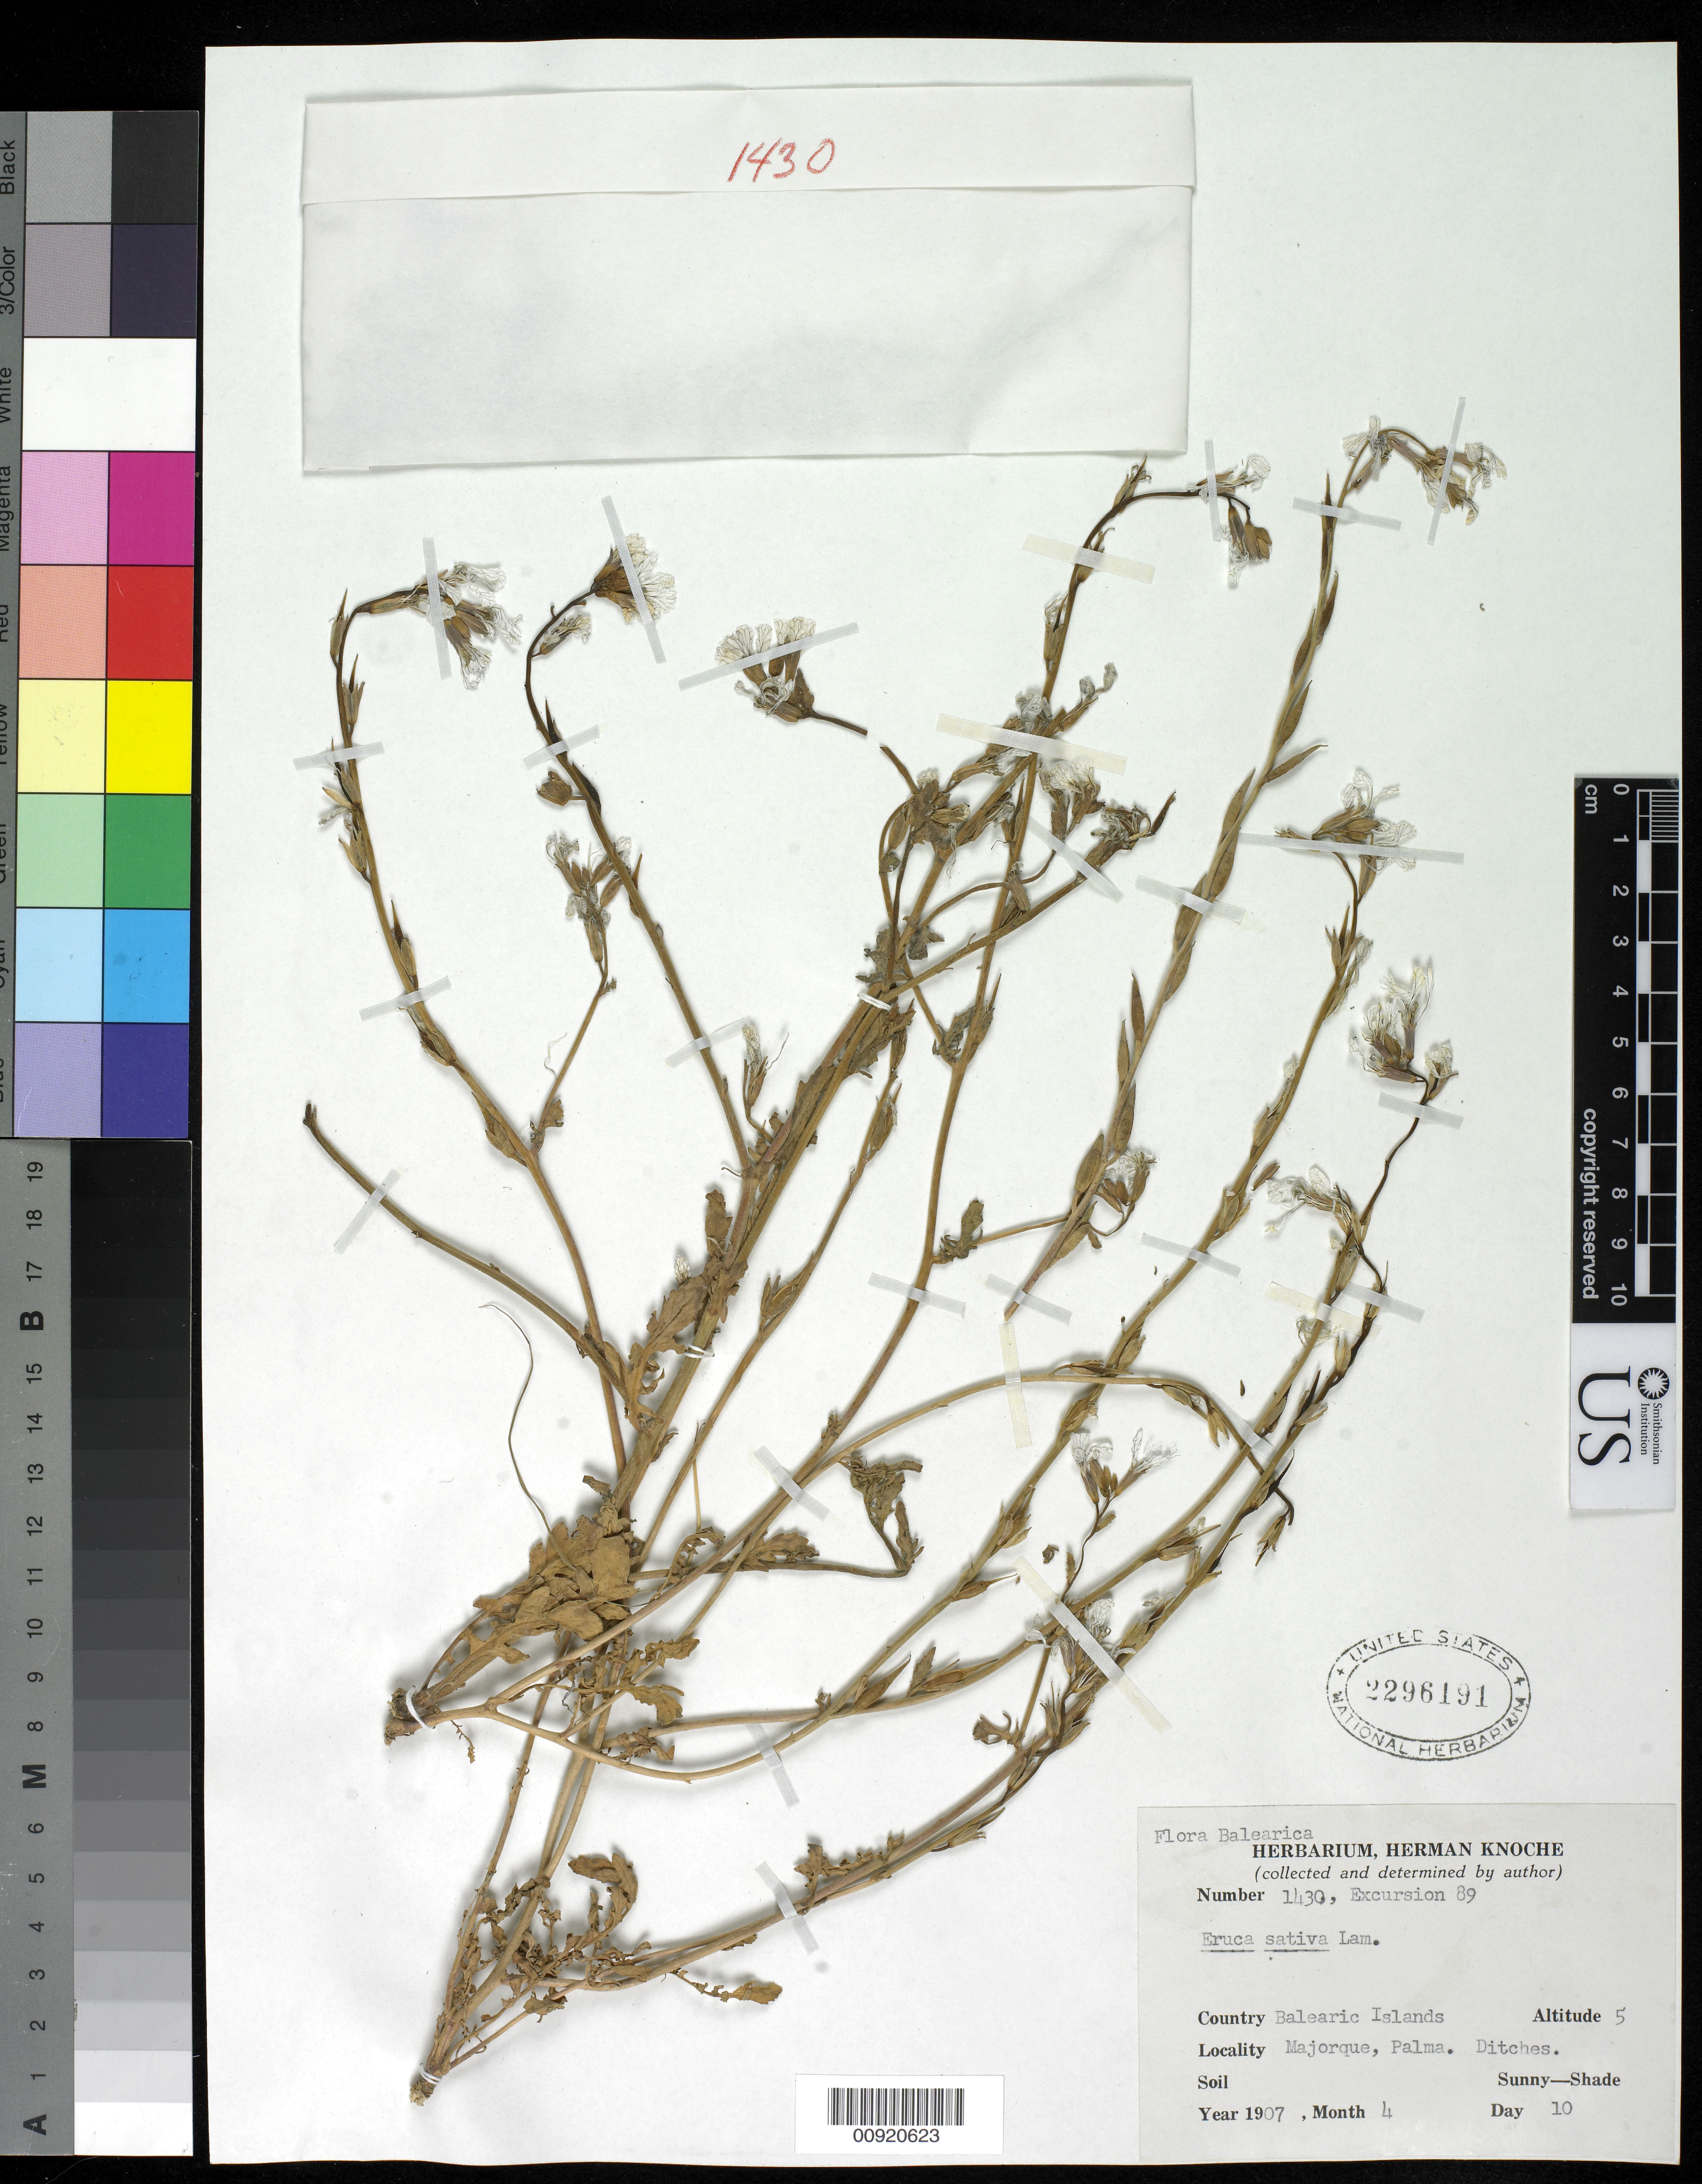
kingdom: Plantae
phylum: Tracheophyta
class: Magnoliopsida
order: Brassicales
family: Brassicaceae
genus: Eruca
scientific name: Eruca sativa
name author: Mill.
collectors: H. Knoche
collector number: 1430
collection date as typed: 10 Apr 1907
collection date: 1907-04-10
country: Spain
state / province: Islas Baleares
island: Majorca I.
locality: Majorque, Palma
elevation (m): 2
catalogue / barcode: US 2296191